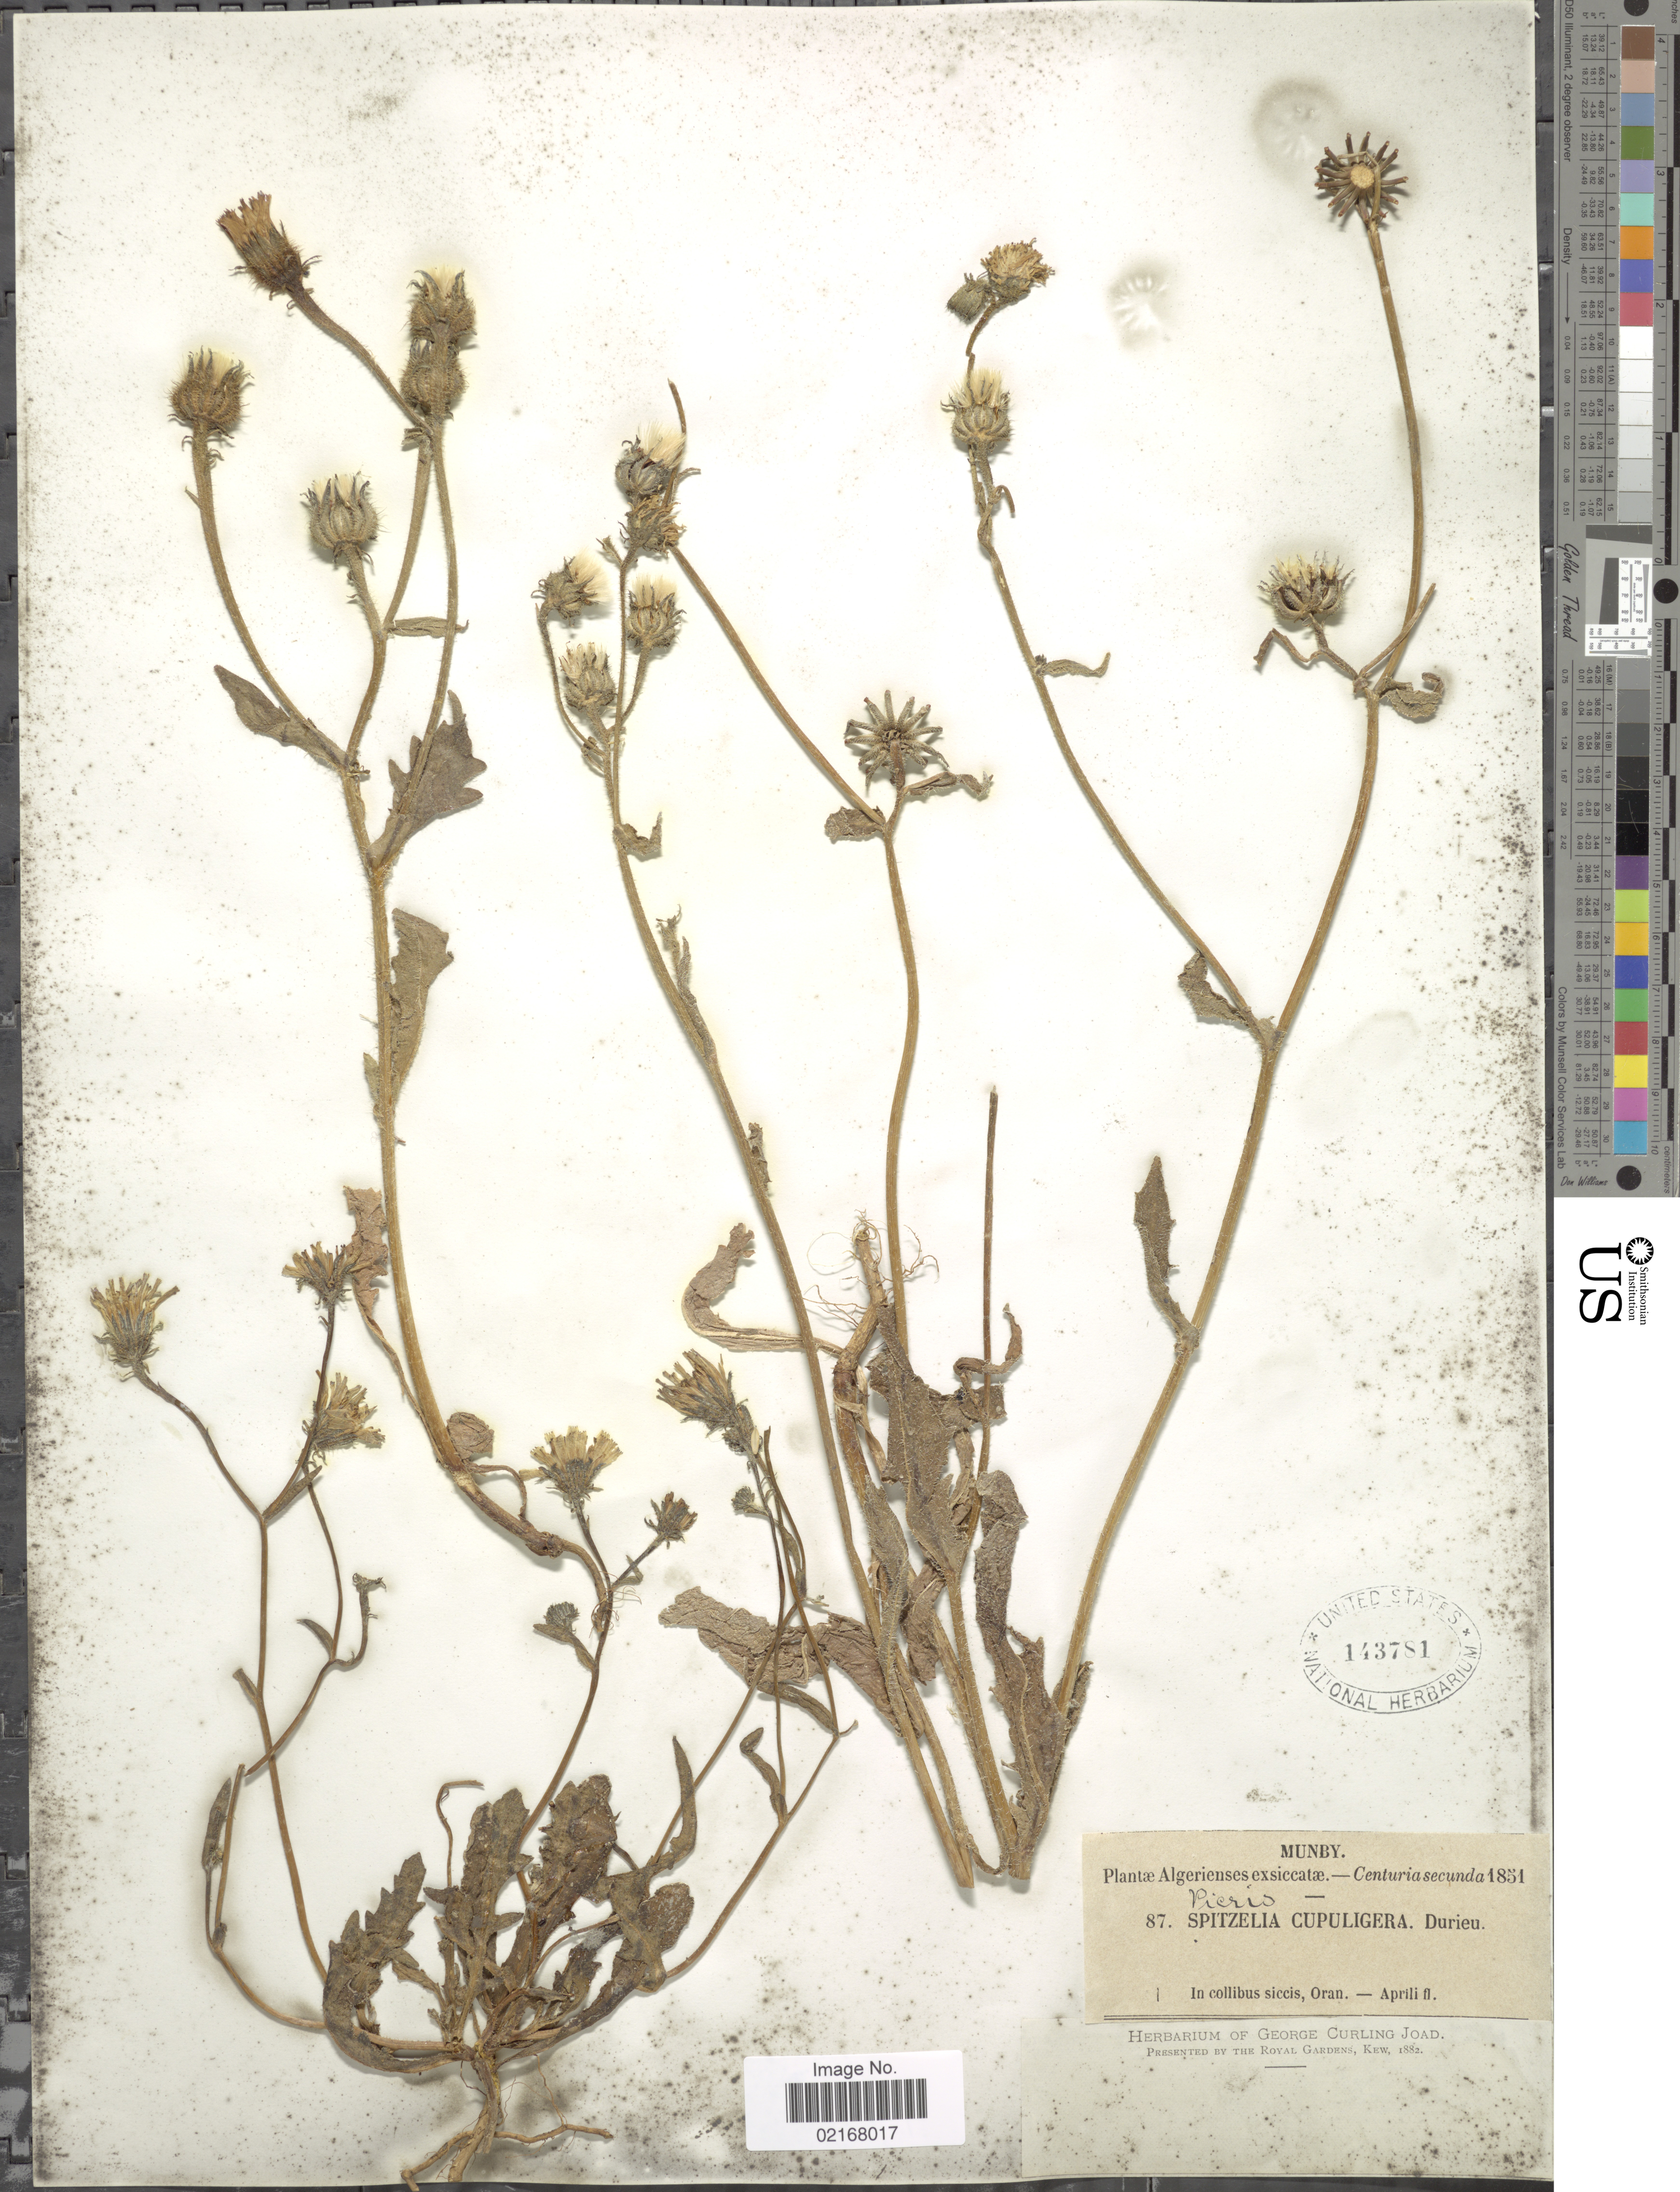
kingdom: Plantae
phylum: Tracheophyta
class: Magnoliopsida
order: Asterales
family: Asteraceae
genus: Picris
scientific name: Picris cupuligera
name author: (Durieu) Walp.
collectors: ex herb. George Curling Joad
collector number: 87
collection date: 1851-04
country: Algeria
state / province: Oran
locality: In collibus siccis, Oran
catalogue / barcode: US 143781